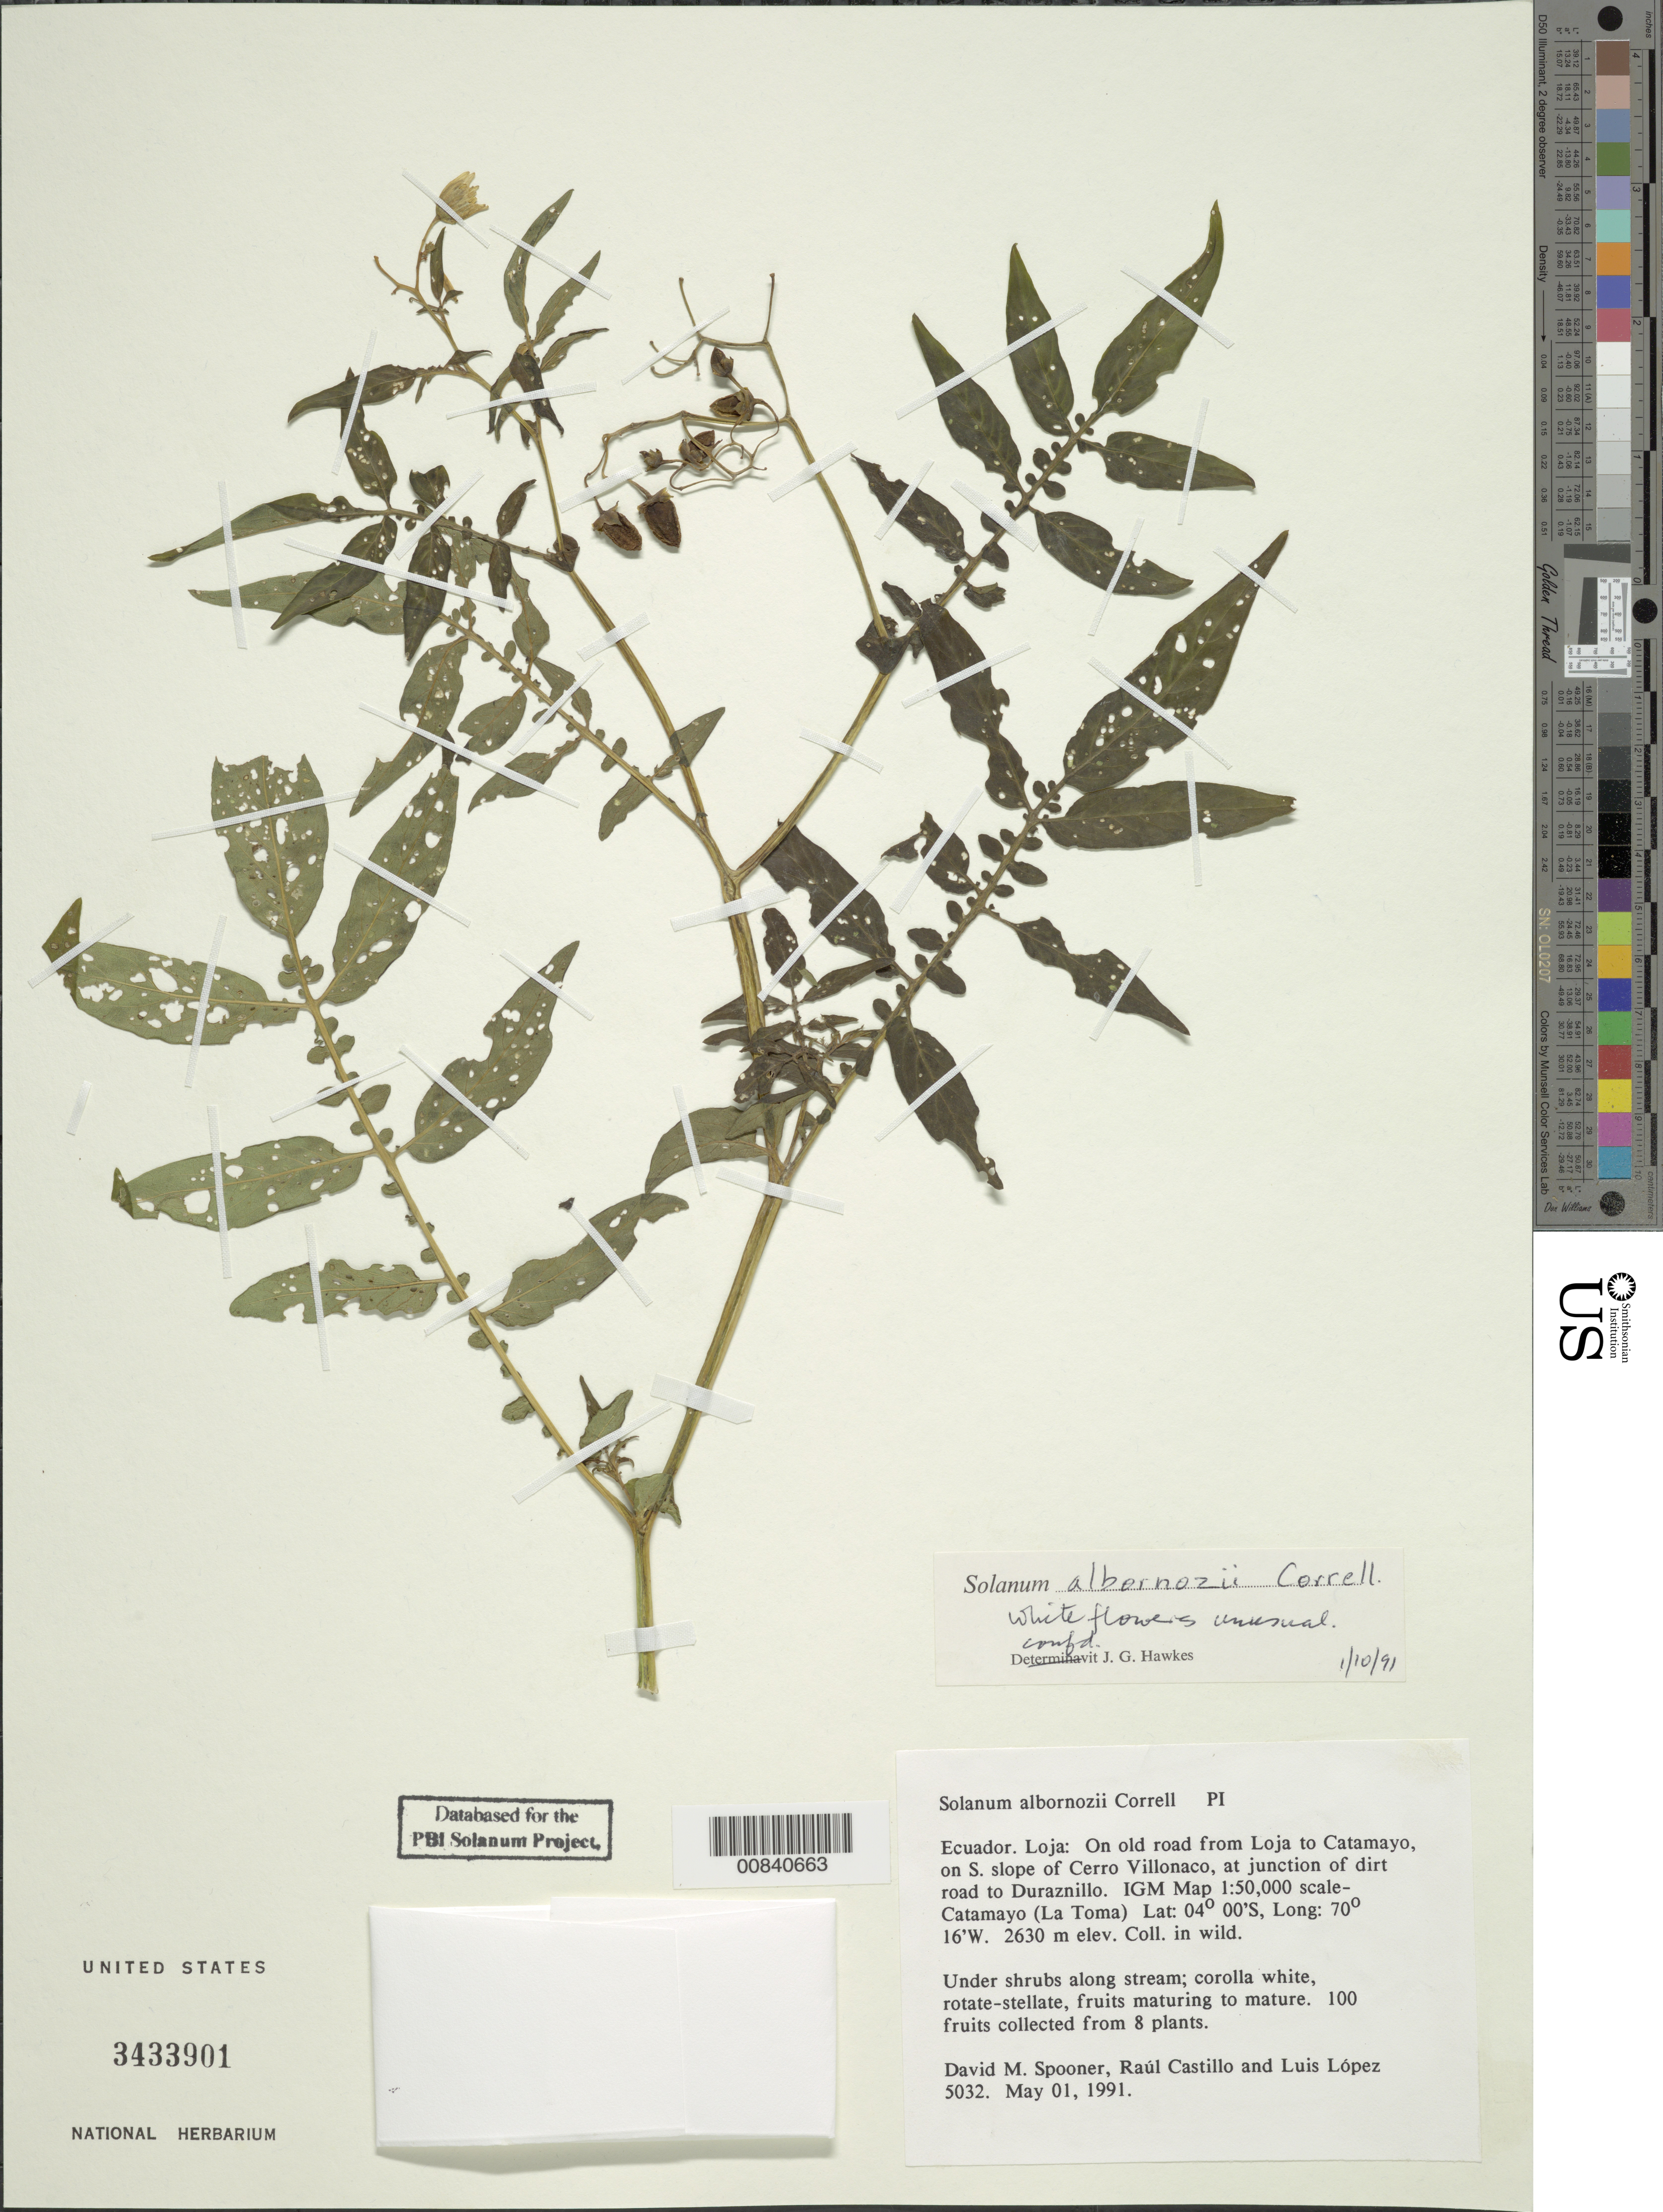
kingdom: Plantae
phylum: Tracheophyta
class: Magnoliopsida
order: Solanales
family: Solanaceae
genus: Solanum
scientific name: Solanum albornozii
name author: Correll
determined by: Hawkes, J. G.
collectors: D. Spooner, R. Castillo & L. López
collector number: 5032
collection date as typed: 1 May 1991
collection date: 1991-05-01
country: Ecuador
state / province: Loja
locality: On old road from Loja to Catamayo, on the S. slope of Cerro Villonaco, at junction of dirt road to Duraznillo. IGM map 1:50,000 scale Catamayo (La Toma).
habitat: Under shrubs, along stream.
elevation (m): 2630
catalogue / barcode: US 3433901